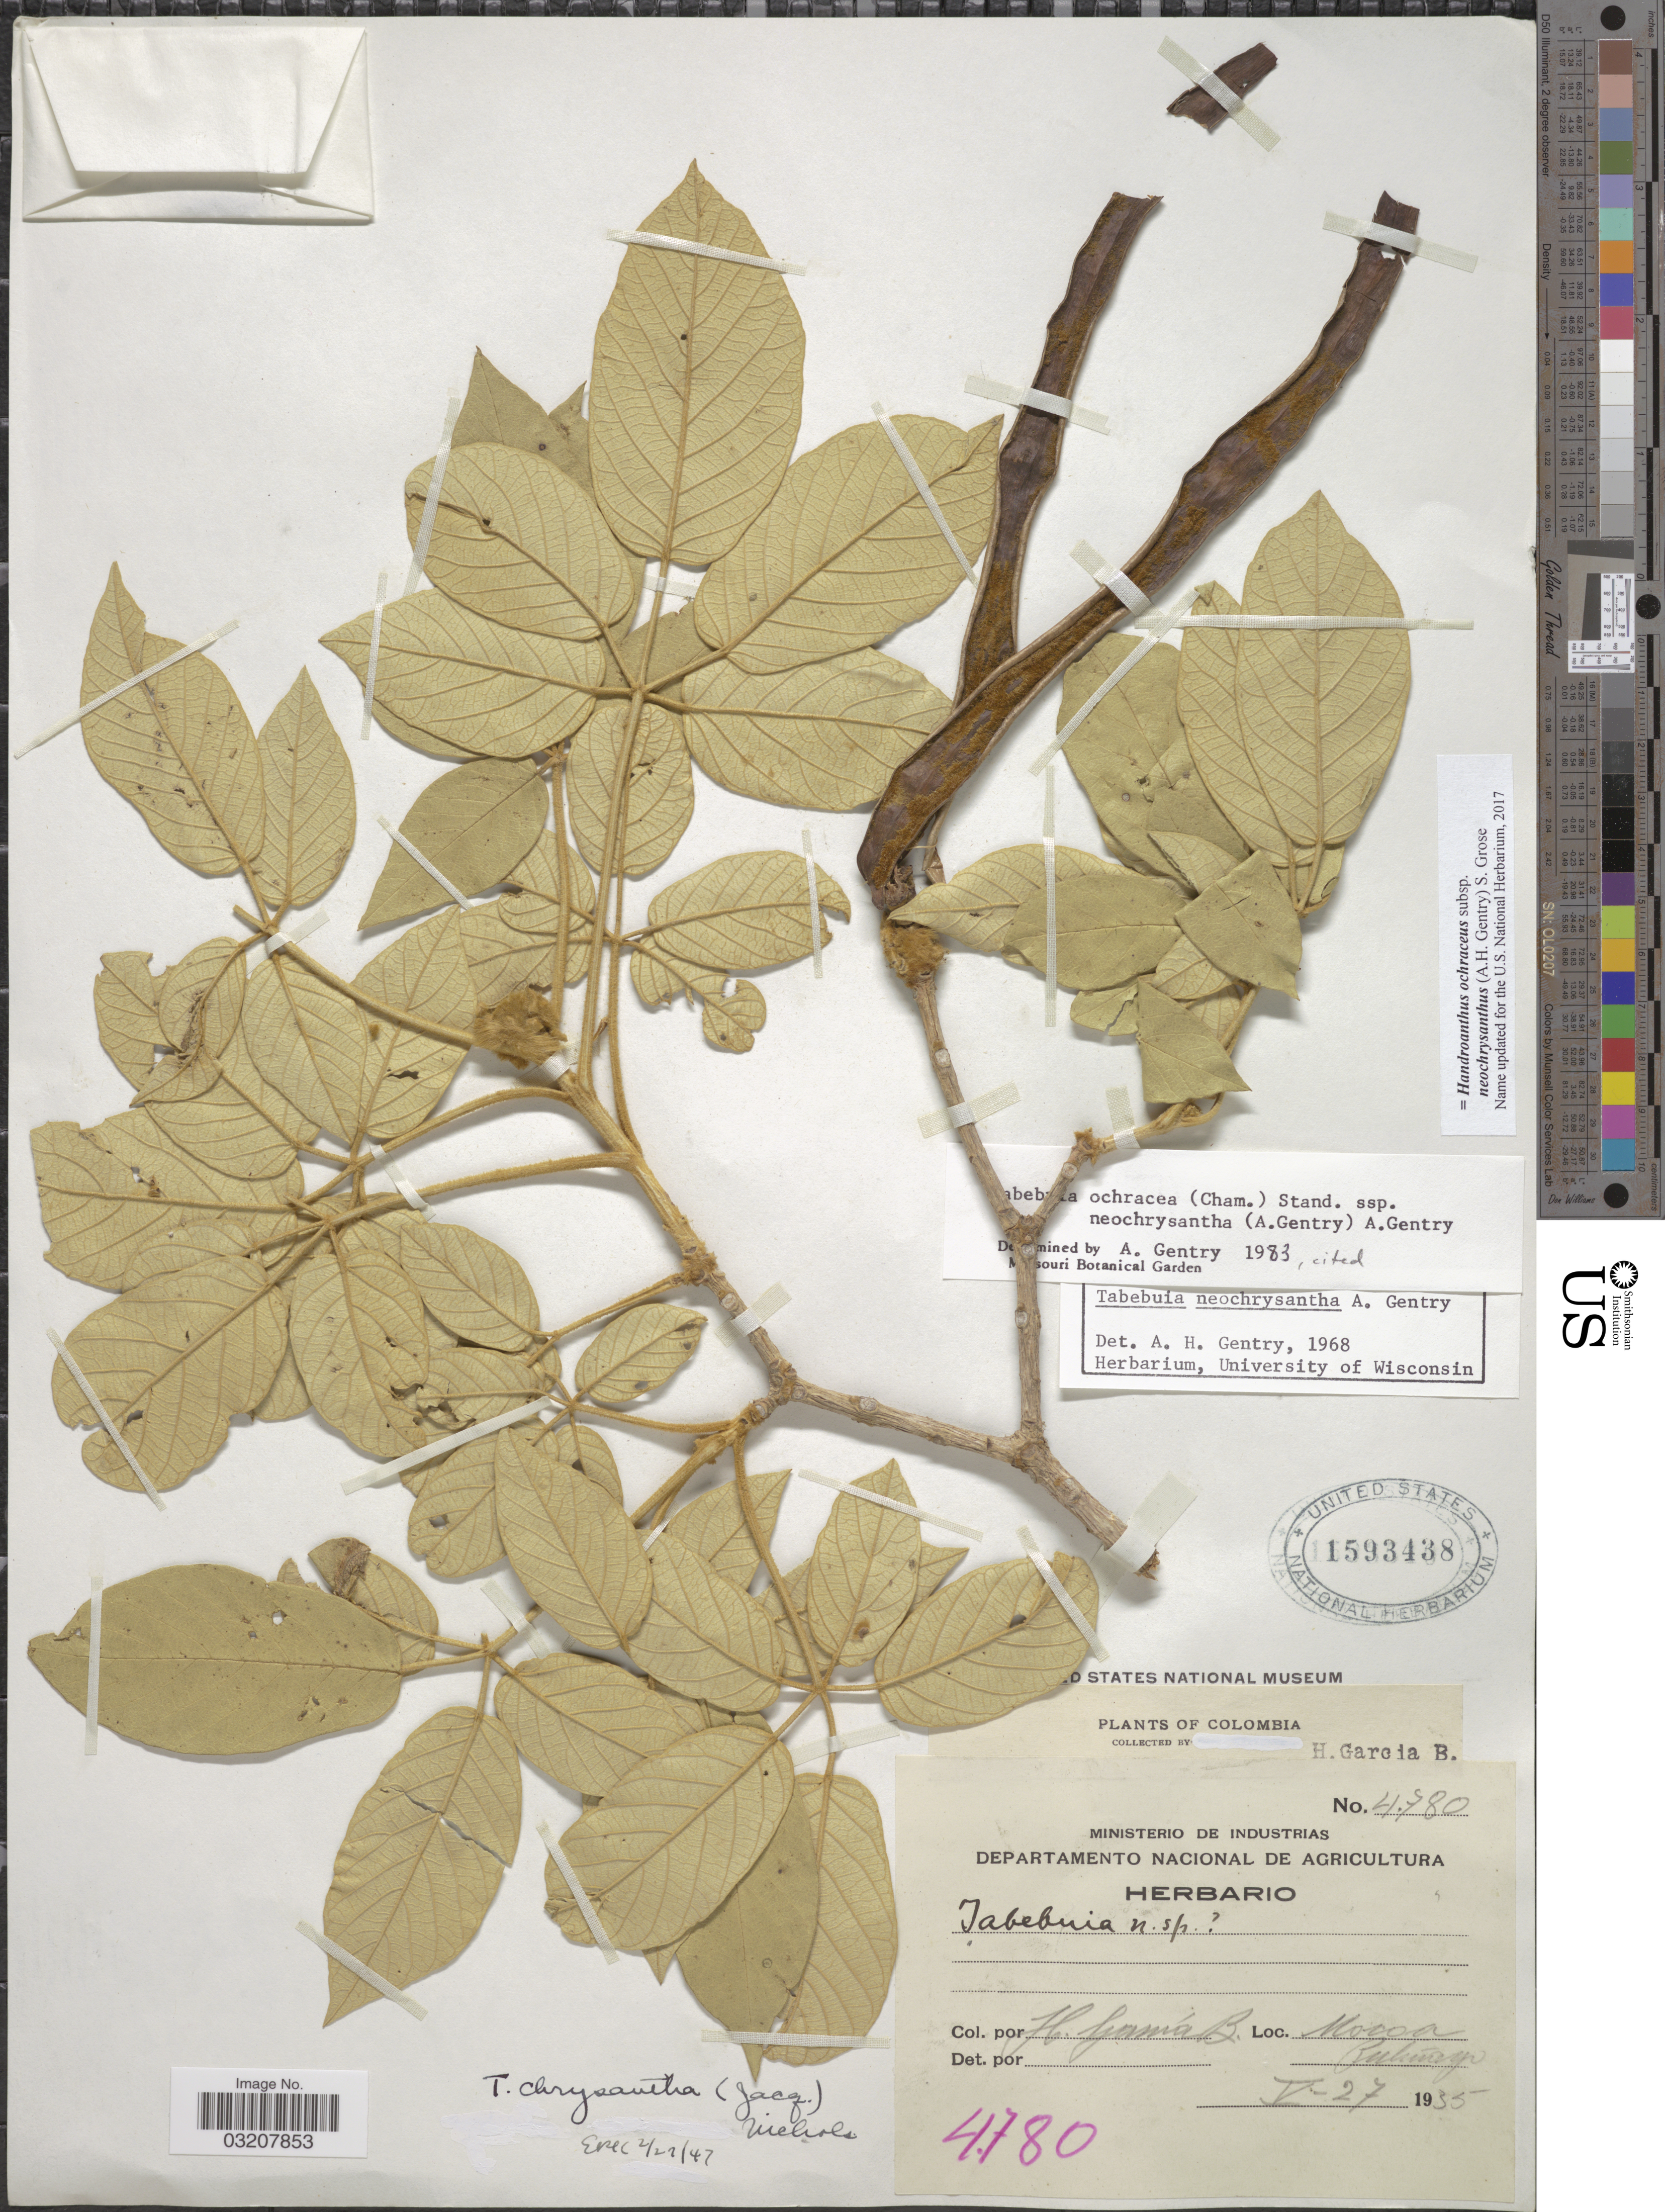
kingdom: Plantae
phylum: Tracheophyta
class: Magnoliopsida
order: Lamiales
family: Bignoniaceae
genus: Handroanthus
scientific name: Handroanthus ochraceus subsp. neochrysanthus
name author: (A.H. Gentry) S.O. Grose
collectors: H. García B. & H. Gama B.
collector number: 4780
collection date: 1935-05-27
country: Colombia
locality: Mocoa, Putumayo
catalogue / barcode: US 1593438